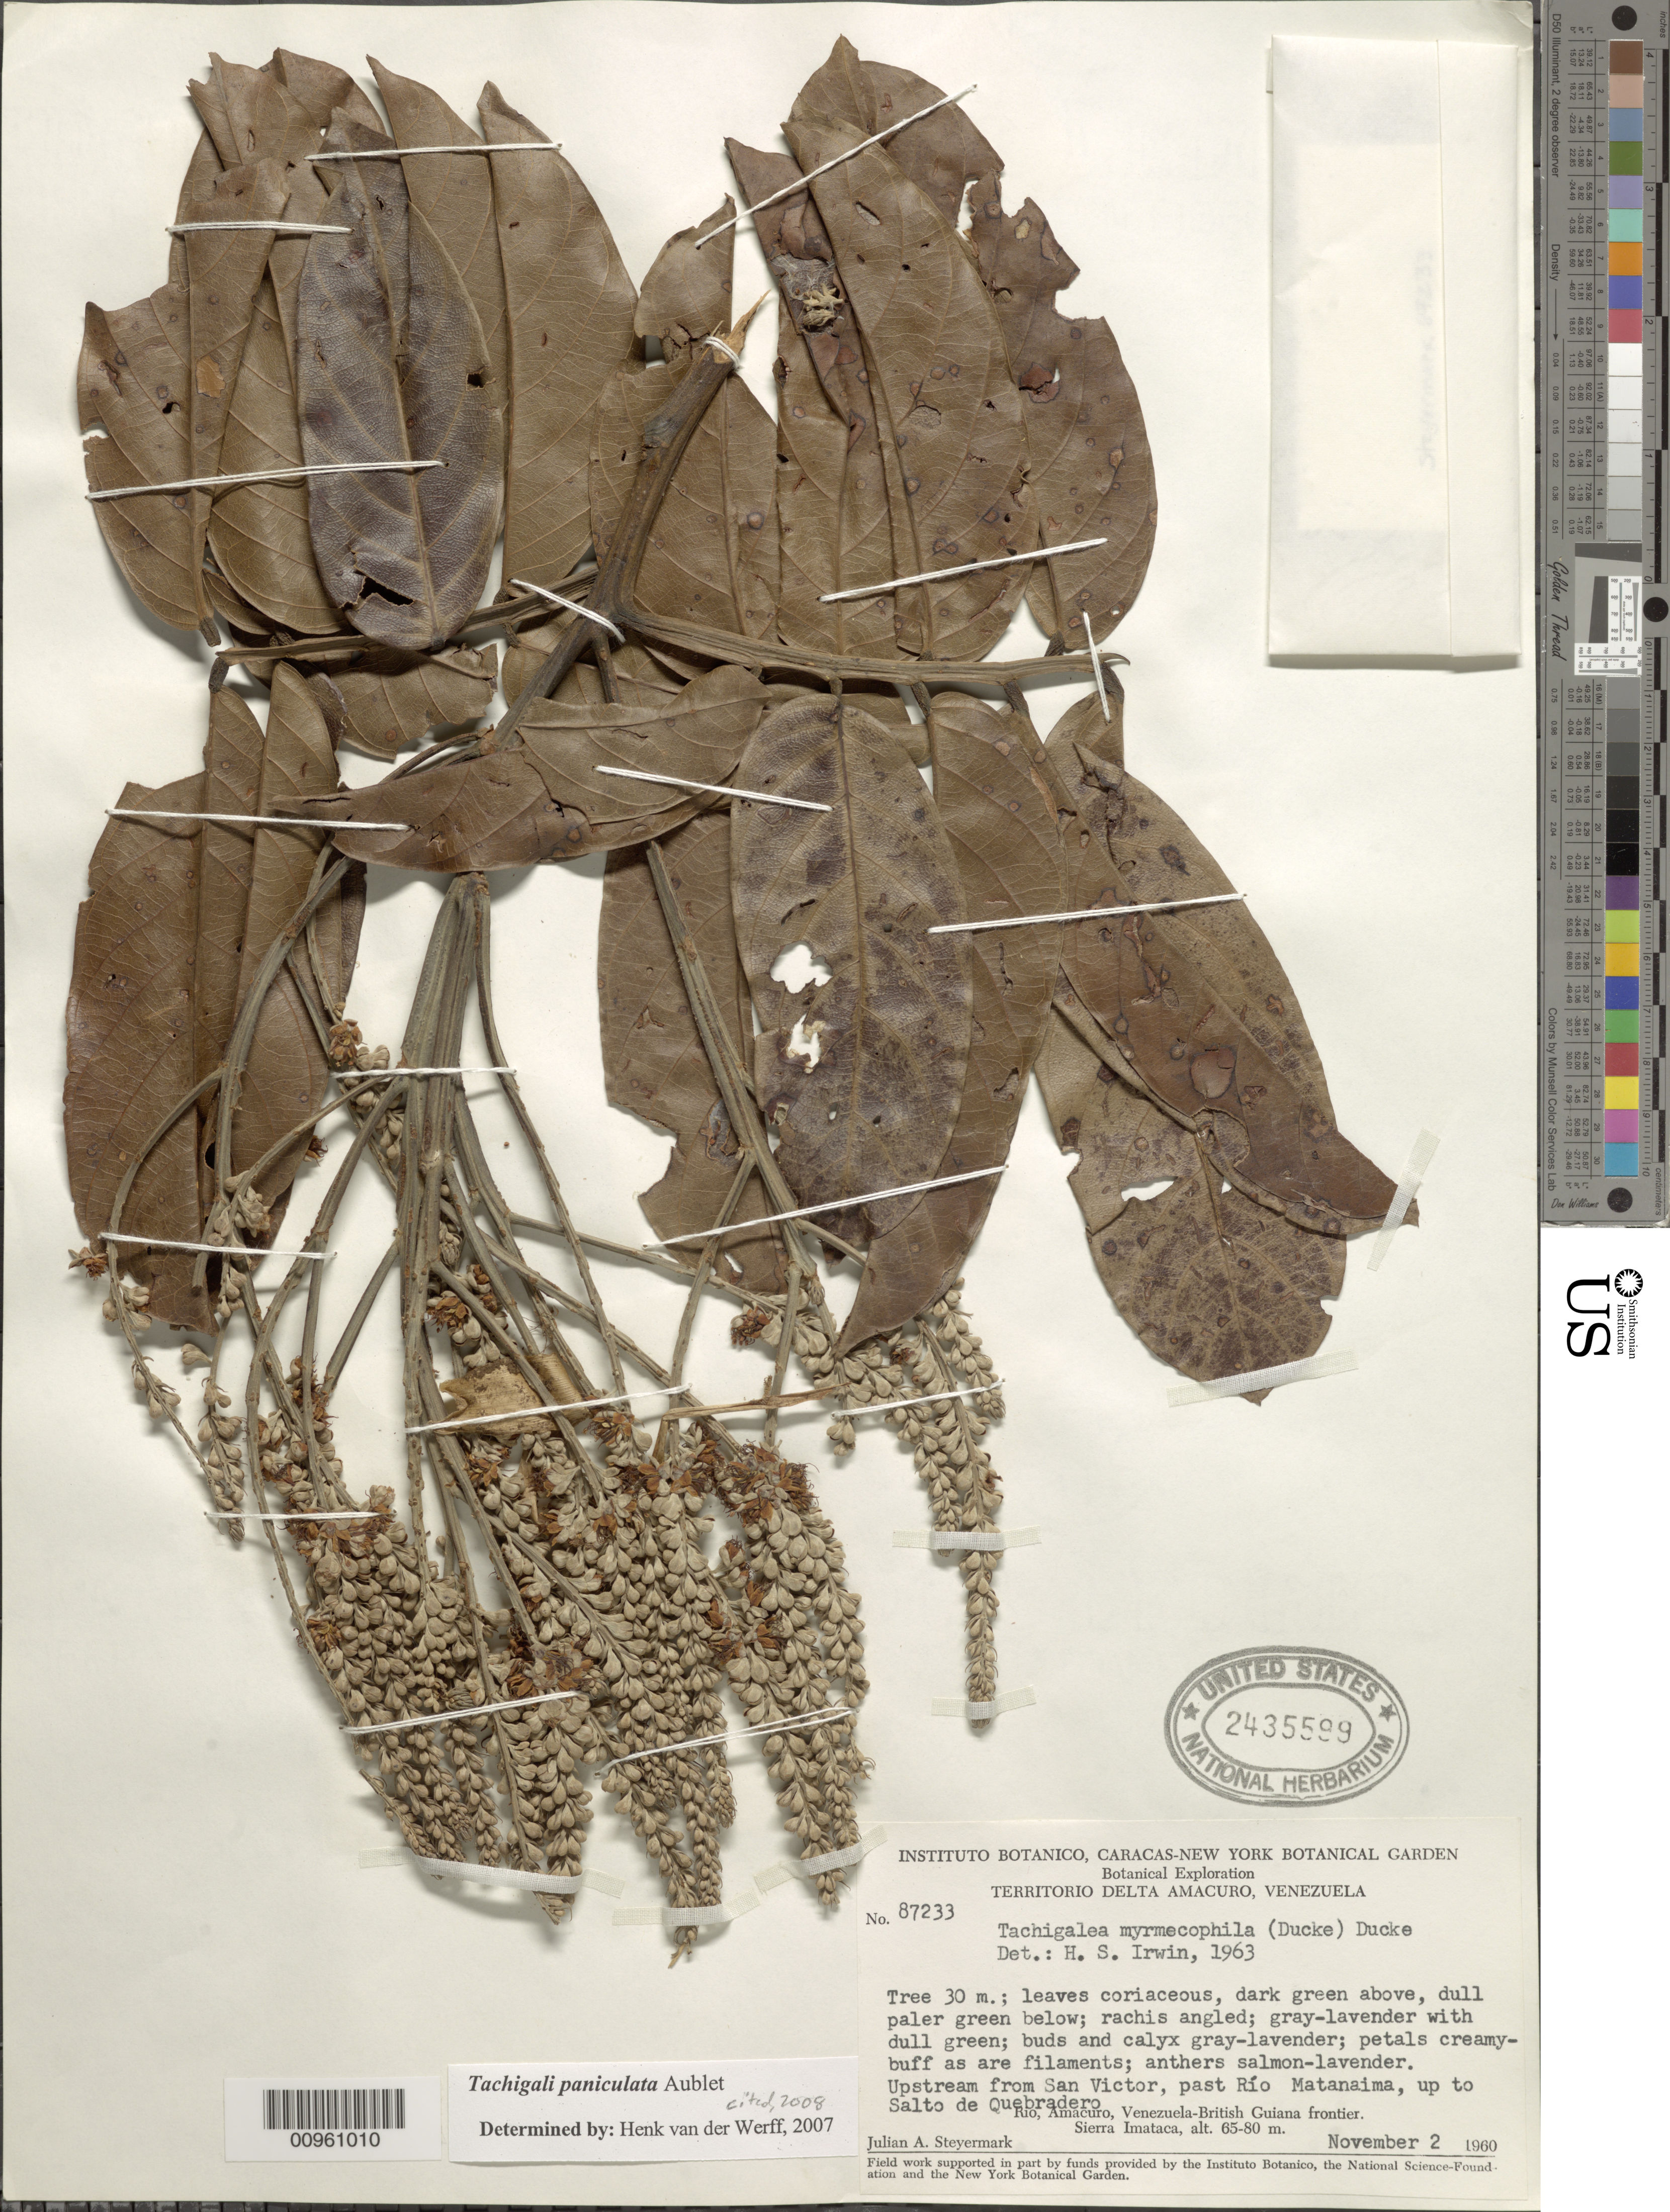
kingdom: Plantae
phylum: Tracheophyta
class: Magnoliopsida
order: Fabales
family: Fabaceae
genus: Tachigali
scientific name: Tachigali paniculata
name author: Aubl.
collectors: J. Steyermark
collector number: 87233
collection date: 1960-11-02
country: Venezuela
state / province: Delta Amacuro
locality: Upstream from San Victor, past Rio Matanaima, up to Salto de Quebradero. Rio, Amacuro, Venezuela-British Guiana frontier. Sierra Imataca.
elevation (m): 65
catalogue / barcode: US 2435599